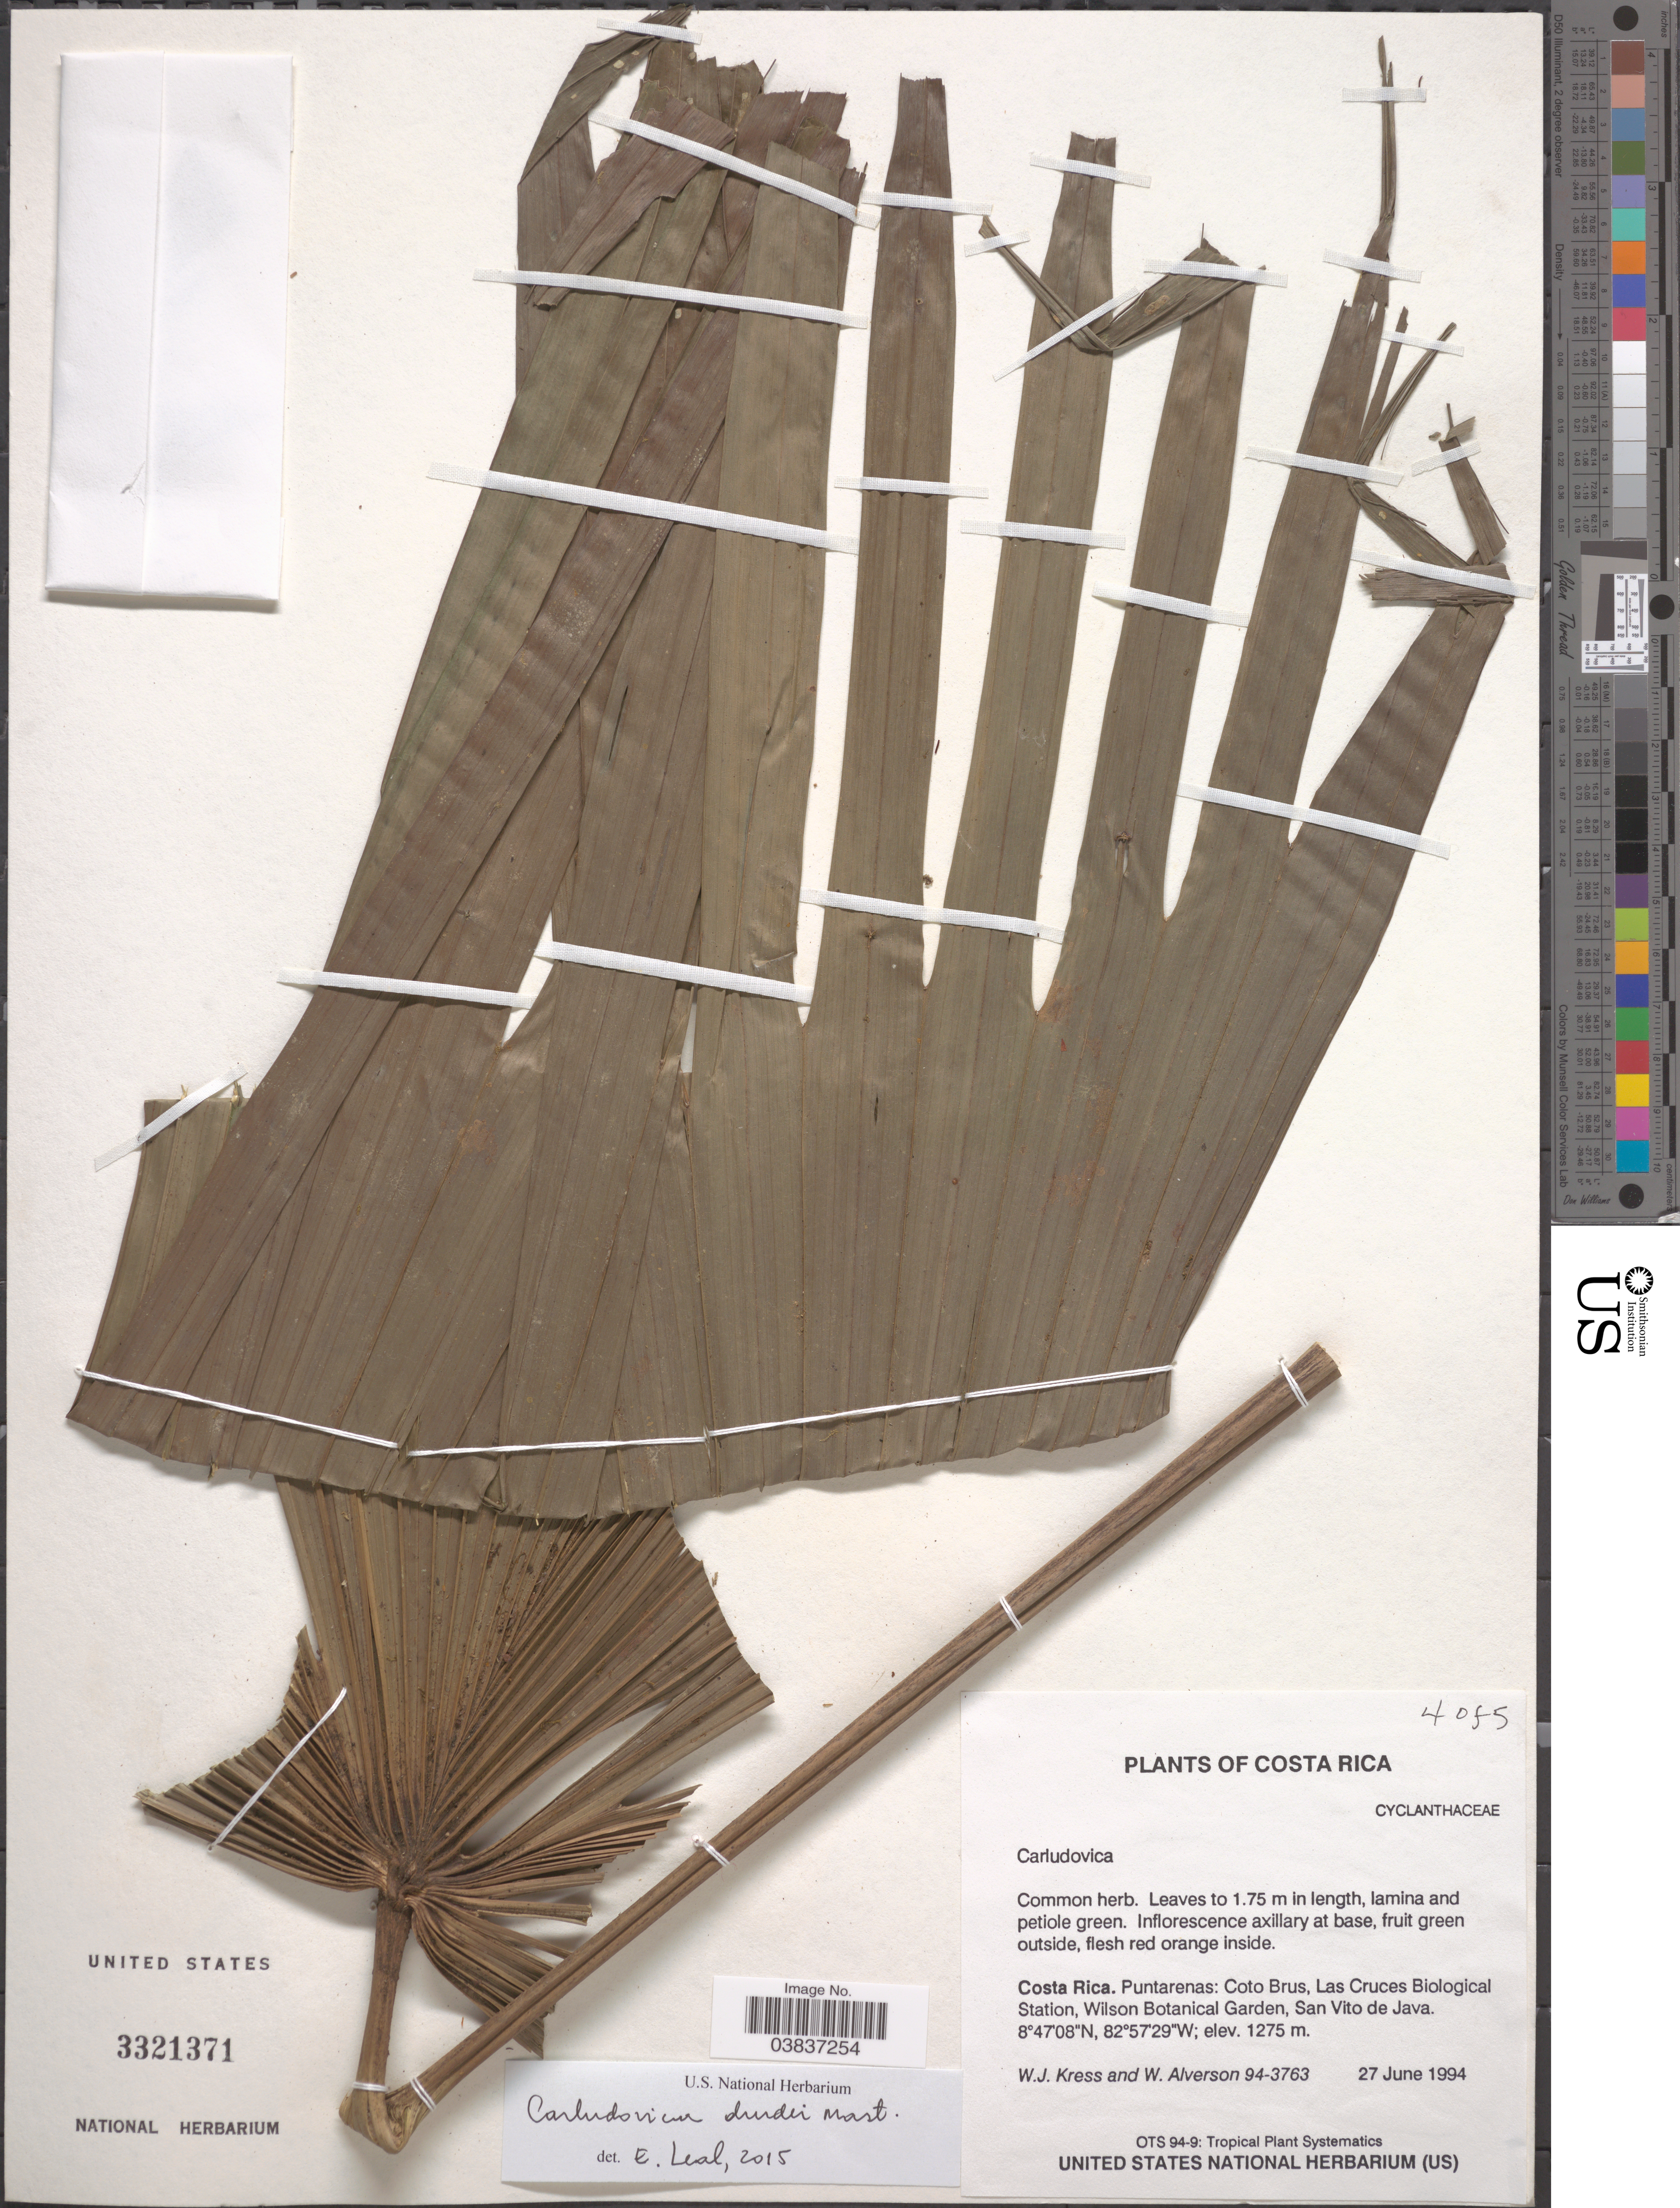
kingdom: Plantae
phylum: Tracheophyta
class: Liliopsida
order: Pandanales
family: Cyclanthaceae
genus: Carludovica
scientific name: Carludovica drudei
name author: Mast.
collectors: W. J. Kress & W. S. Alverson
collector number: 94-3763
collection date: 1994-06-27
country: Costa Rica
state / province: Puntarenas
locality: Coto Brus, Las Cruces Biological Station, Wilson Botanical Garden, San Vito de Java.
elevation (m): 1275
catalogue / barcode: US 3321371